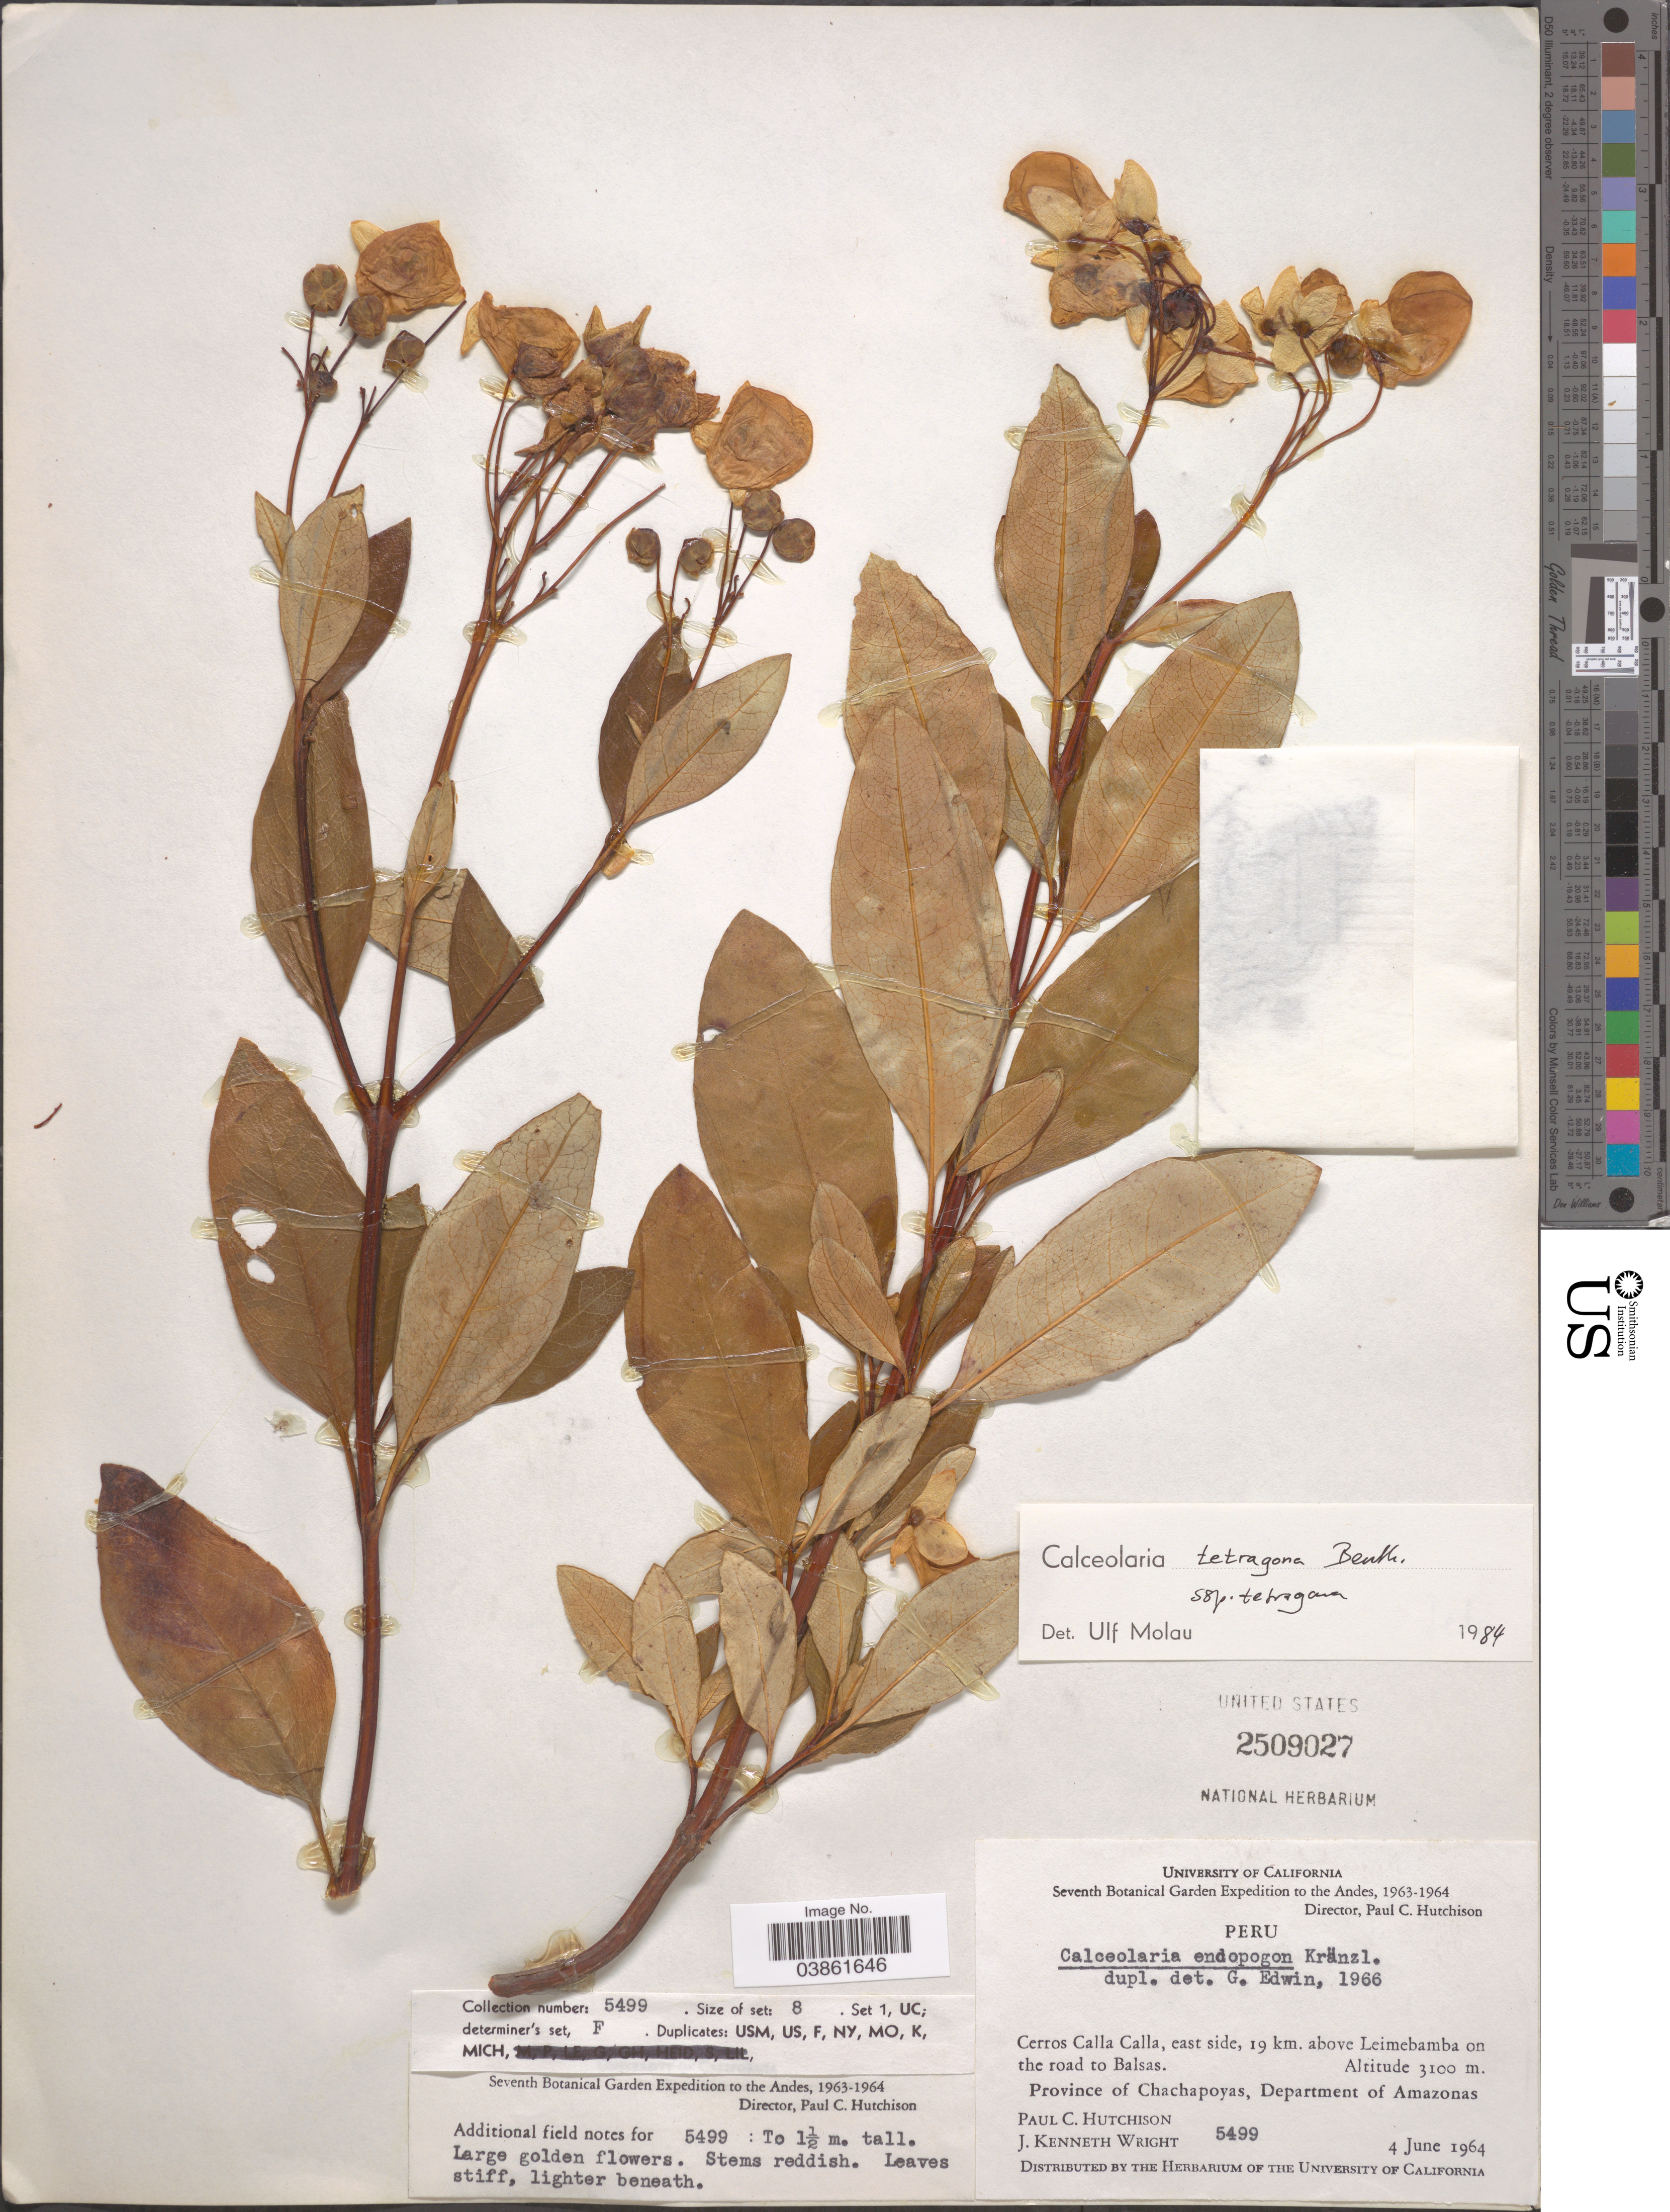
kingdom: Plantae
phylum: Tracheophyta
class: Magnoliopsida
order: Lamiales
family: Calceolariaceae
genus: Calceolaria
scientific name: Calceolaria tetragona subsp. tetragona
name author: Benth.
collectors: P. C. Hutchison & J. K. Wright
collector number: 5499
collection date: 1964-06-04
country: Peru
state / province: Amazonas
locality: The Andes. Cerros Calla Calla, east side, 19 km. above Leimebamba on the road to Balsas. Province of Chachapoyas, Department of Amazonas.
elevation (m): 3100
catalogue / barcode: US 2509027